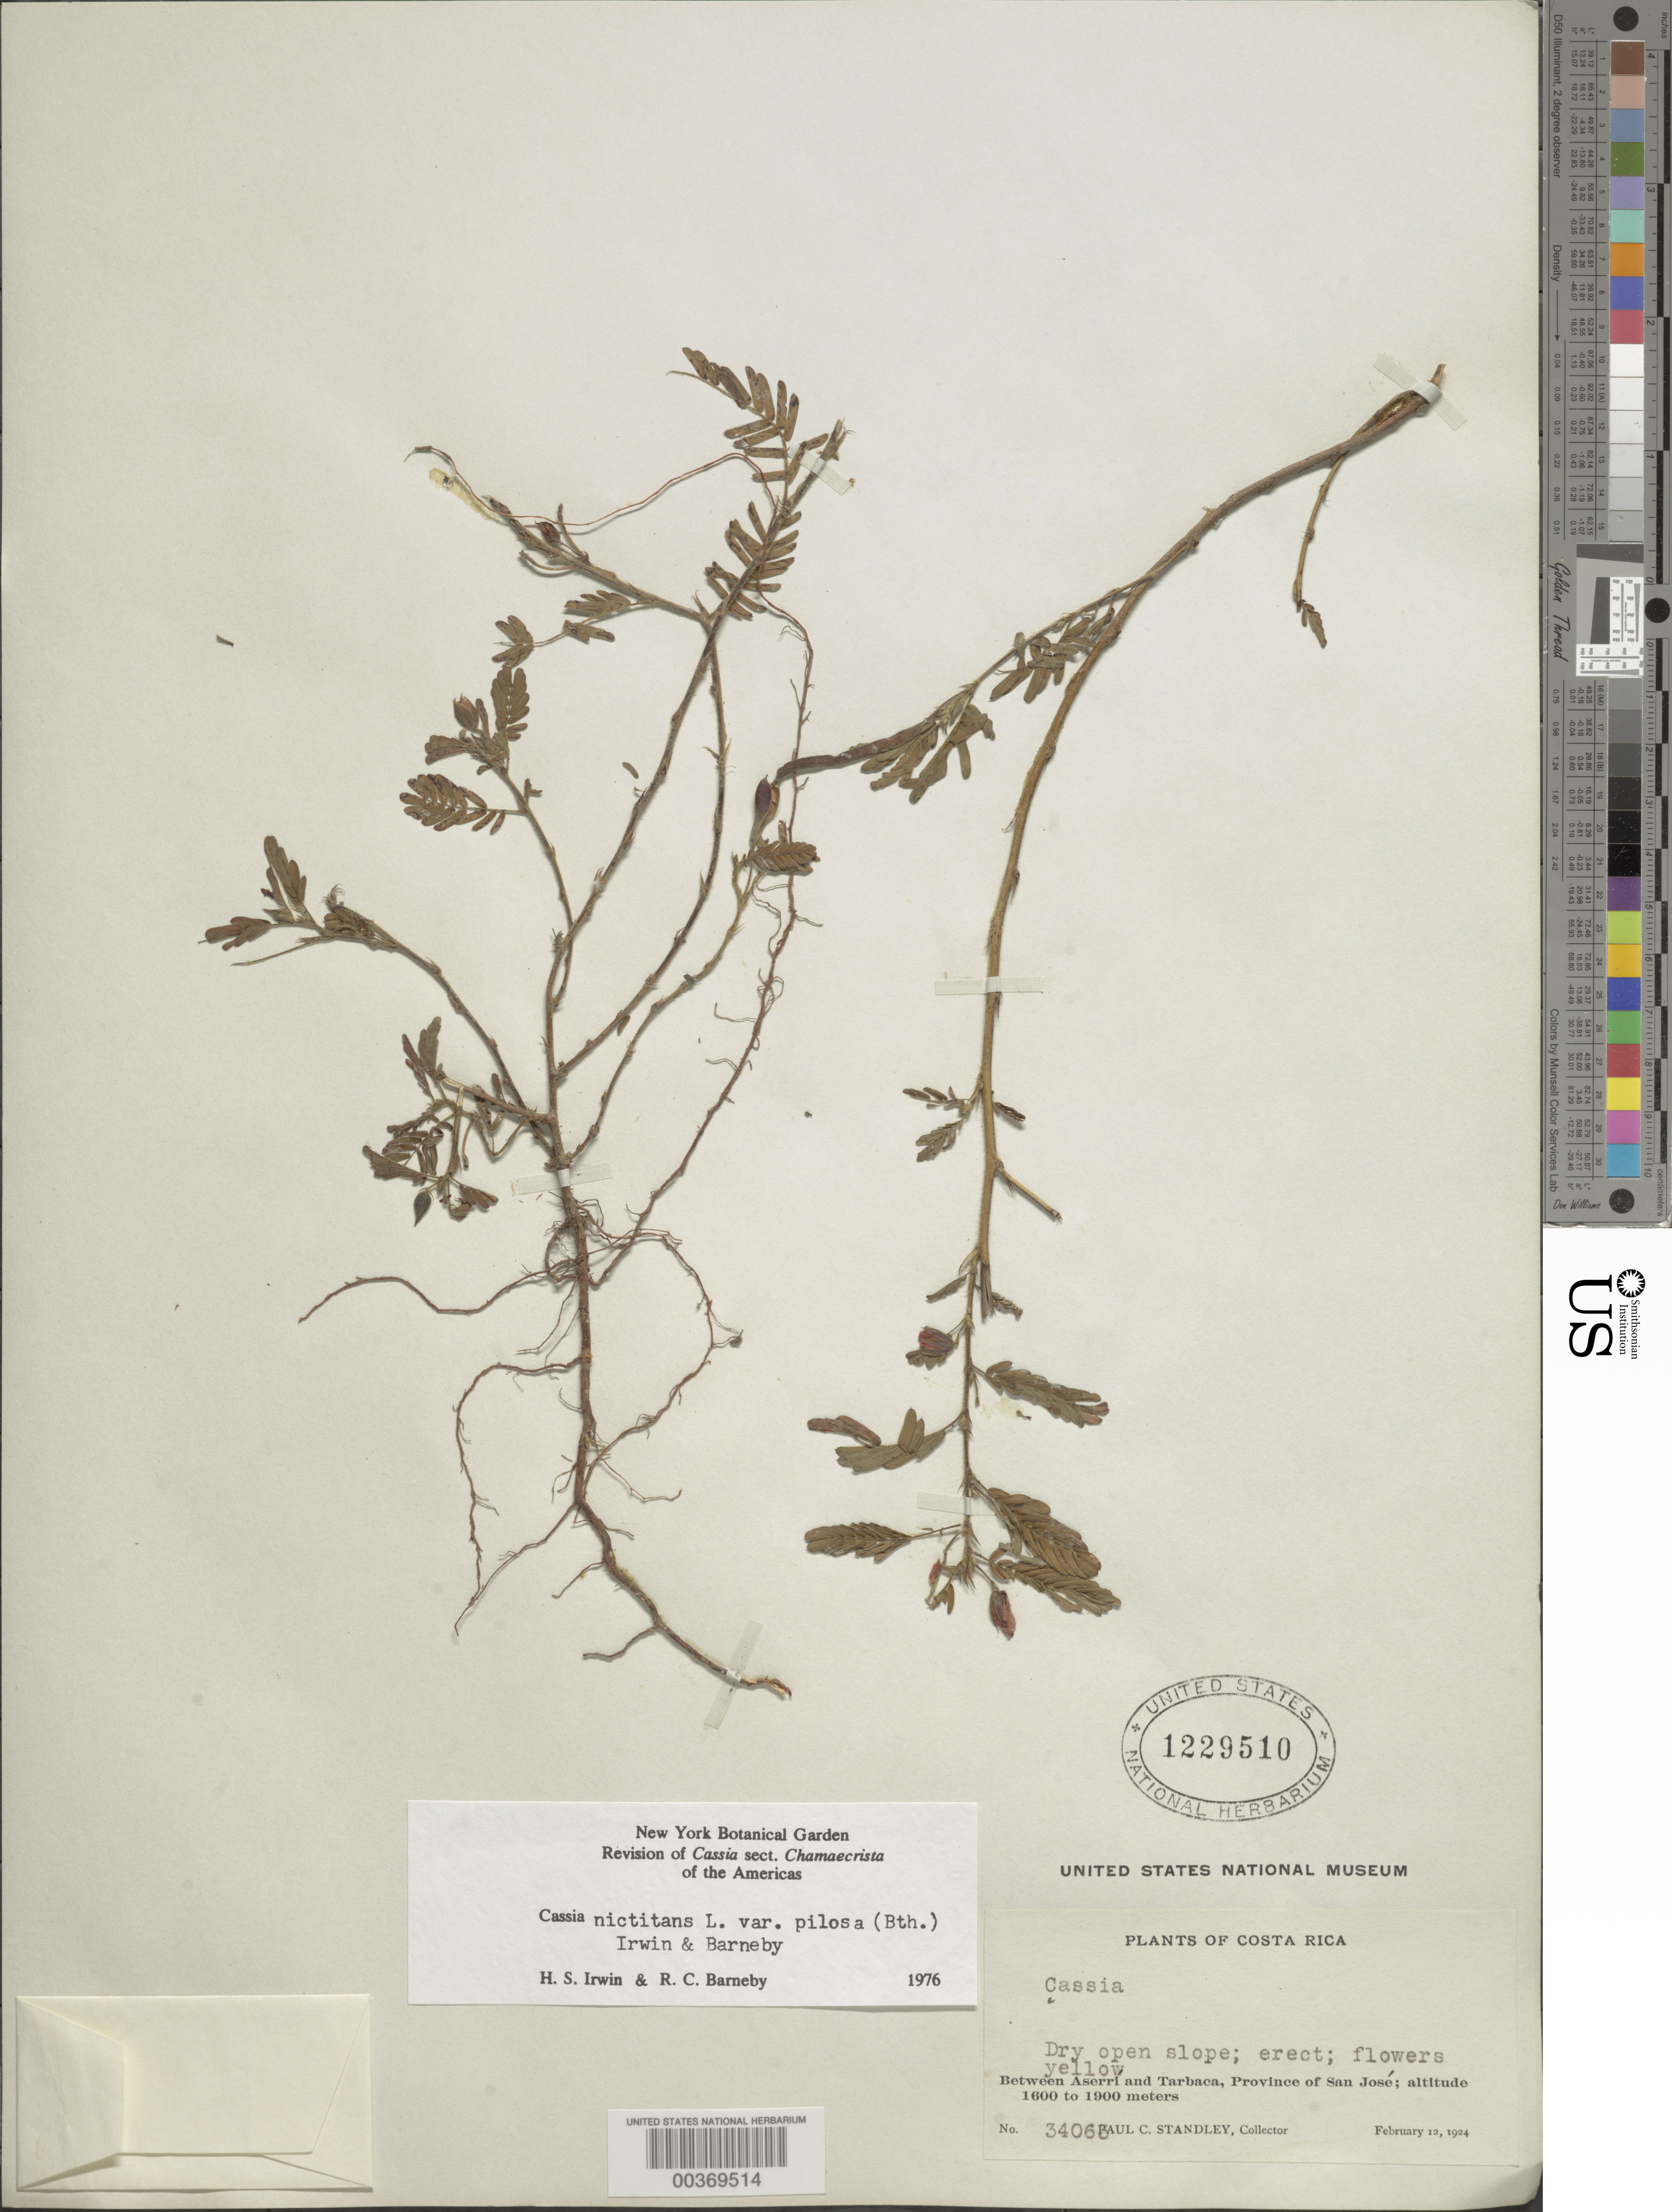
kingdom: Plantae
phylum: Tracheophyta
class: Magnoliopsida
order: Fabales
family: Fabaceae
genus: Chamaecrista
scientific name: Chamaecrista nictitans var. pilosa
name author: (Benth.) H.S. Irwin & Barneby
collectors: P. C. Standley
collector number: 34065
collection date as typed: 12 Feb 1924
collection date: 1924-02-12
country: Costa Rica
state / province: San José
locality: Between aserri and tarbaca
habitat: Dry open slope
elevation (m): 1600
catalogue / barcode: US 1229510